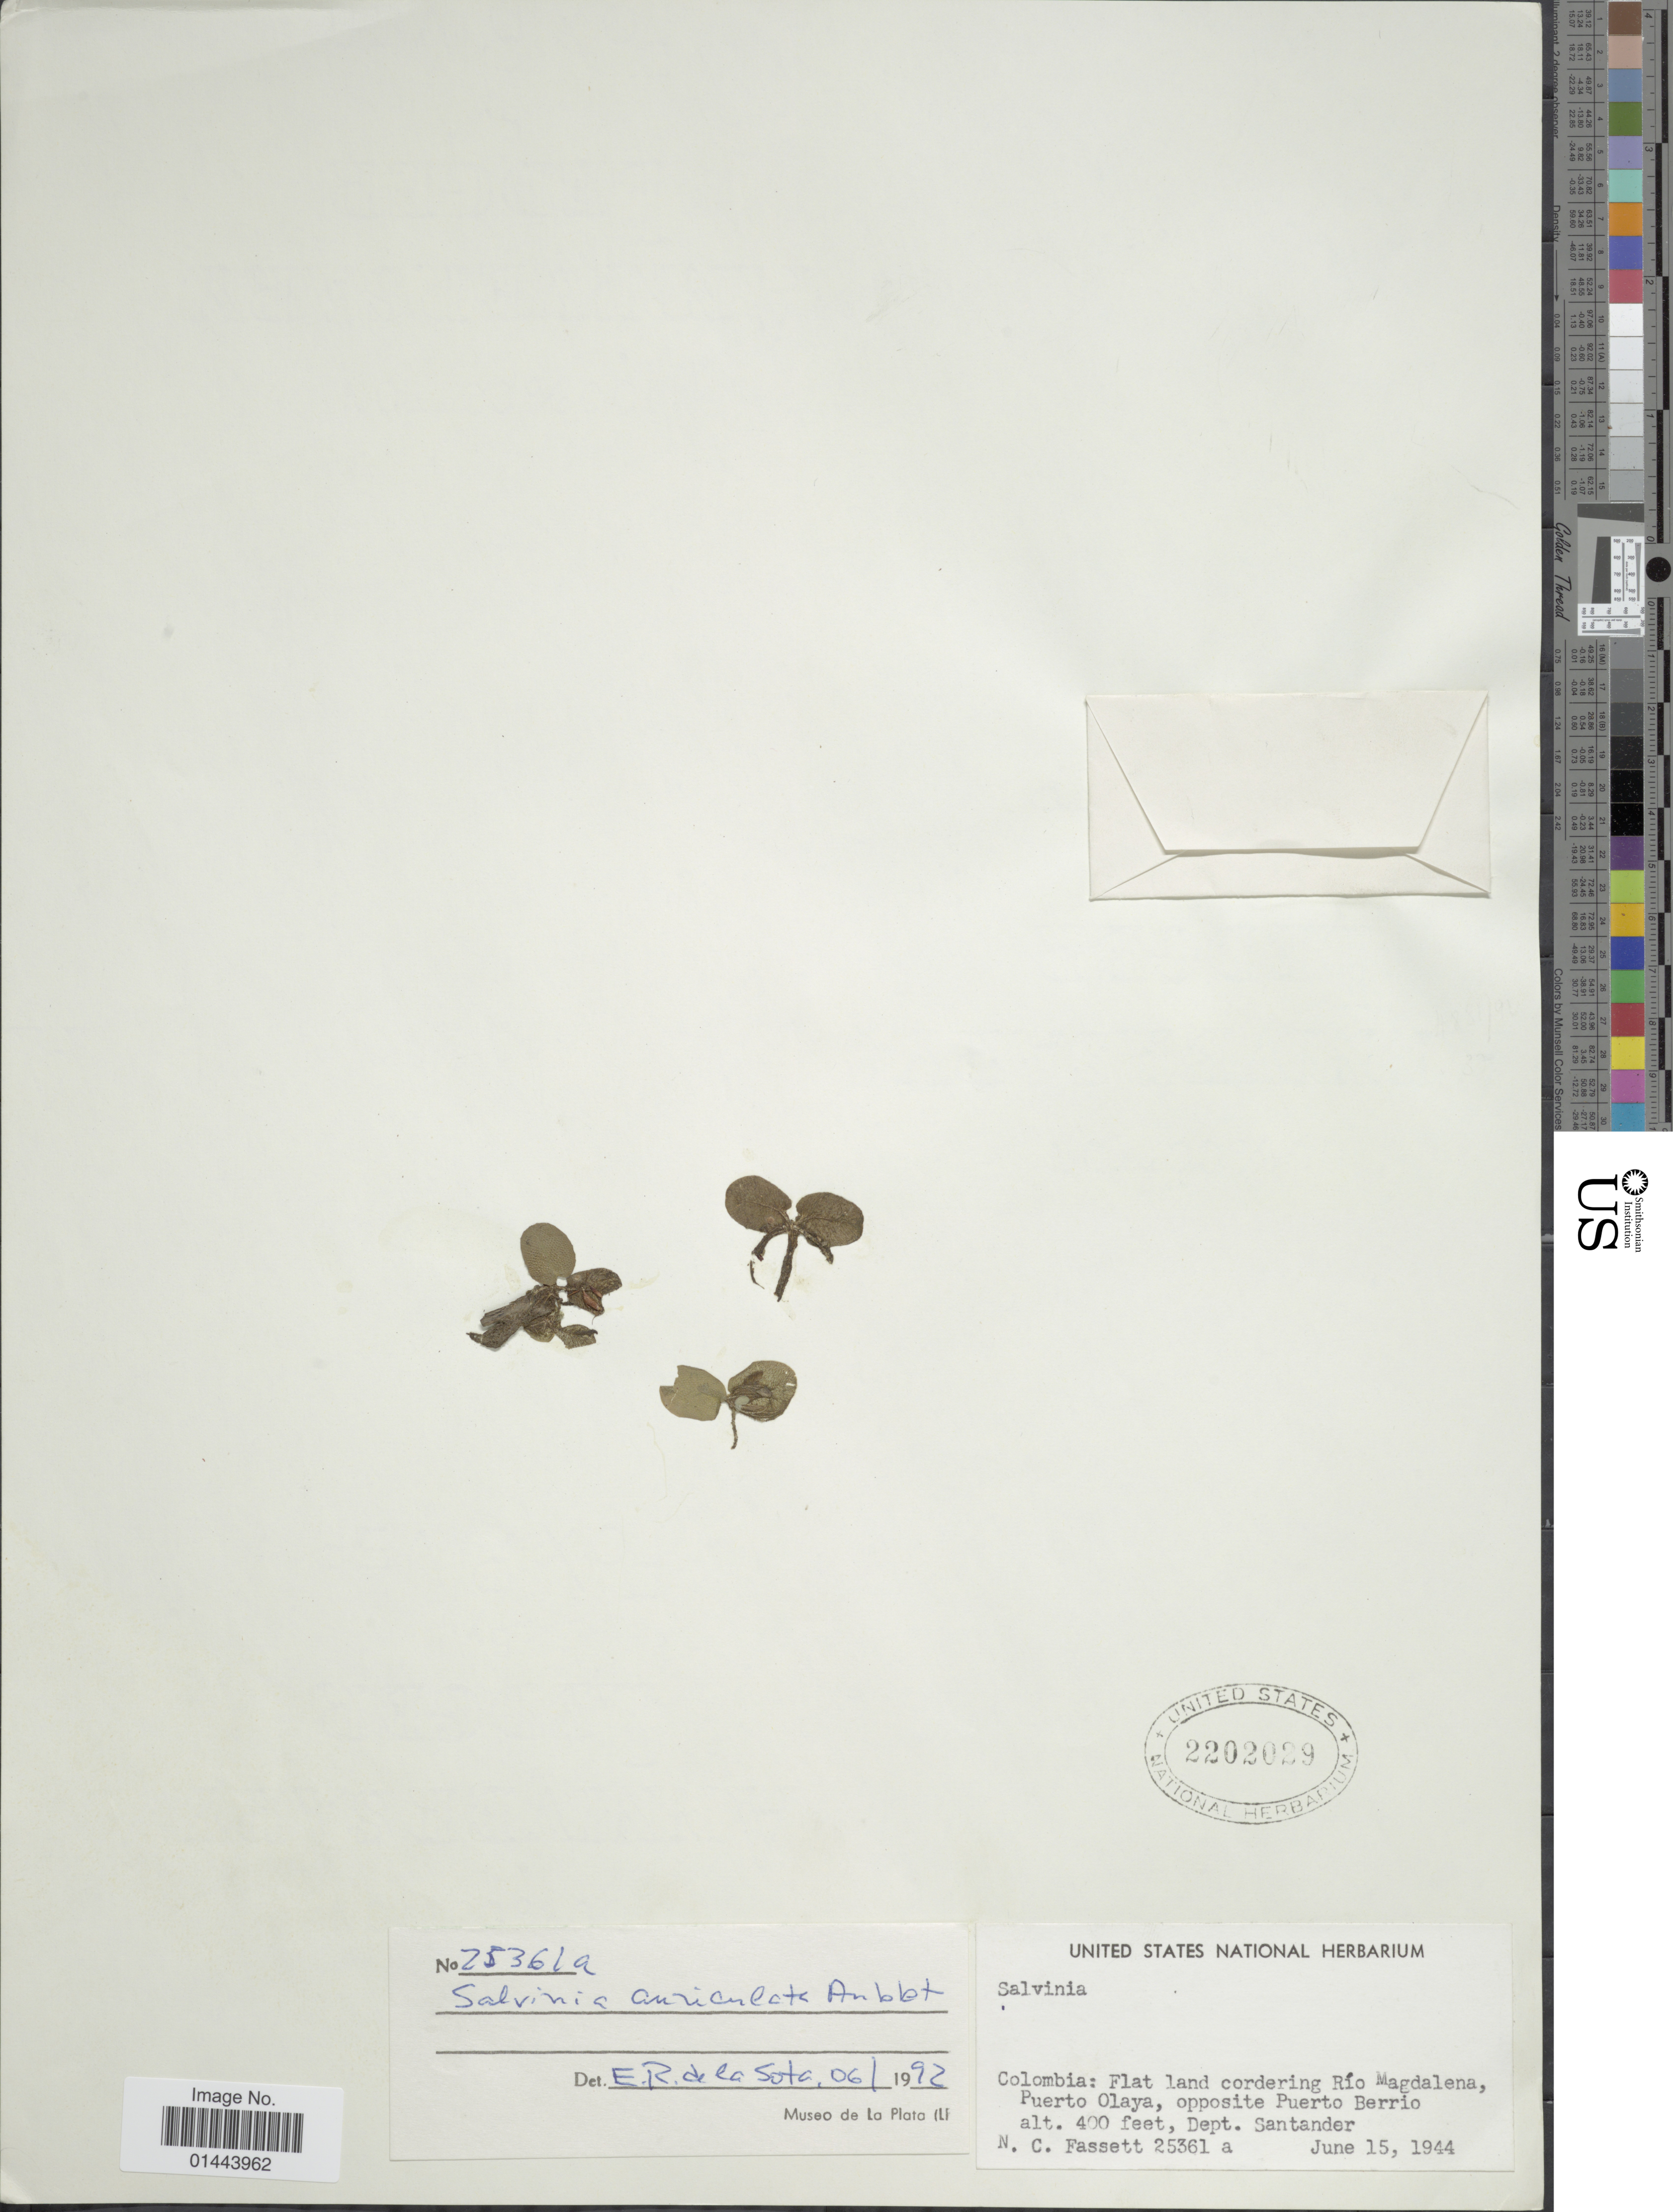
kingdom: Plantae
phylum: Tracheophyta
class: Polypodiopsida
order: Salviniales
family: Salviniaceae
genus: Salvinia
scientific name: Salvinia auriculata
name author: Aubl.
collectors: N. C. Fassett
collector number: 25361a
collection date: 1944-06-15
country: Colombia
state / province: Santander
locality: Flat land cordering Río Magdalena, Puerto Olaya, opposite Puerto Berrio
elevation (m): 122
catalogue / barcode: US 2202029